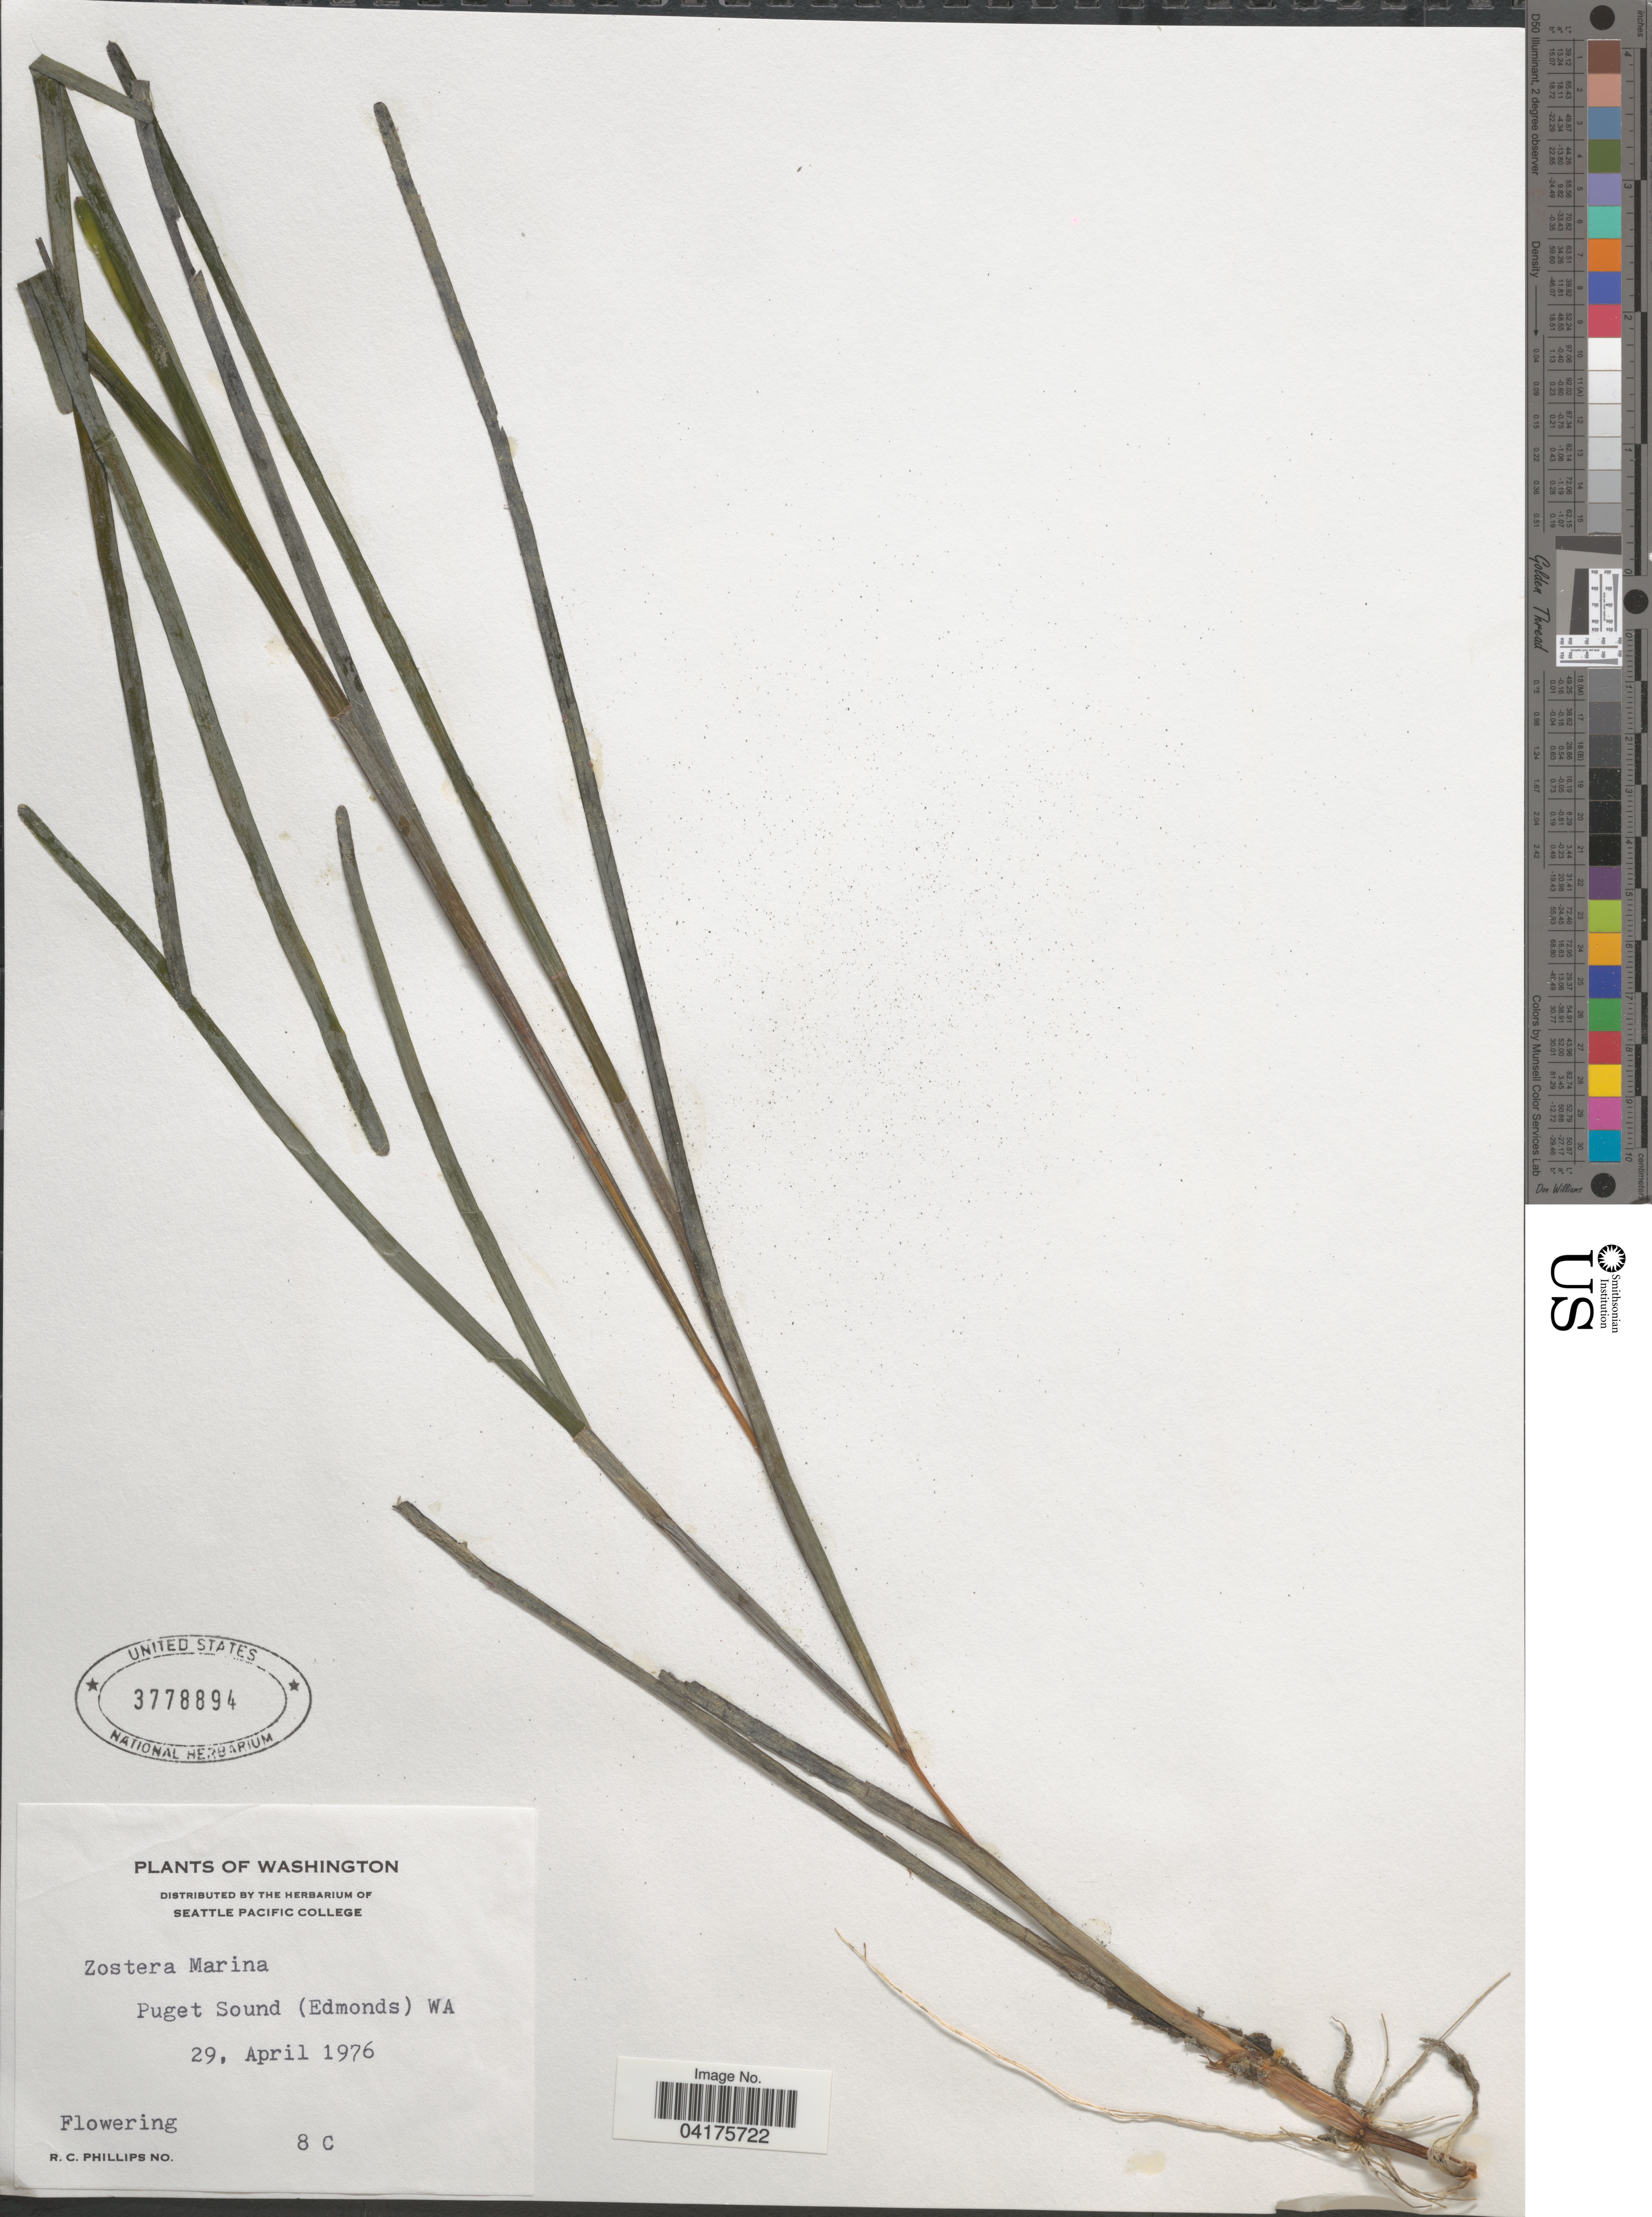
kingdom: Plantae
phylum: Tracheophyta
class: Liliopsida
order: Alismatales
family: Zosteraceae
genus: Zostera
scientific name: Zostera marina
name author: L.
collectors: R. C. Phillips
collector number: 8C?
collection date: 1976-04-29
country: United States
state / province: Washington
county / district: King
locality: Puget Sound (Edmonds).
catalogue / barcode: US 3778894